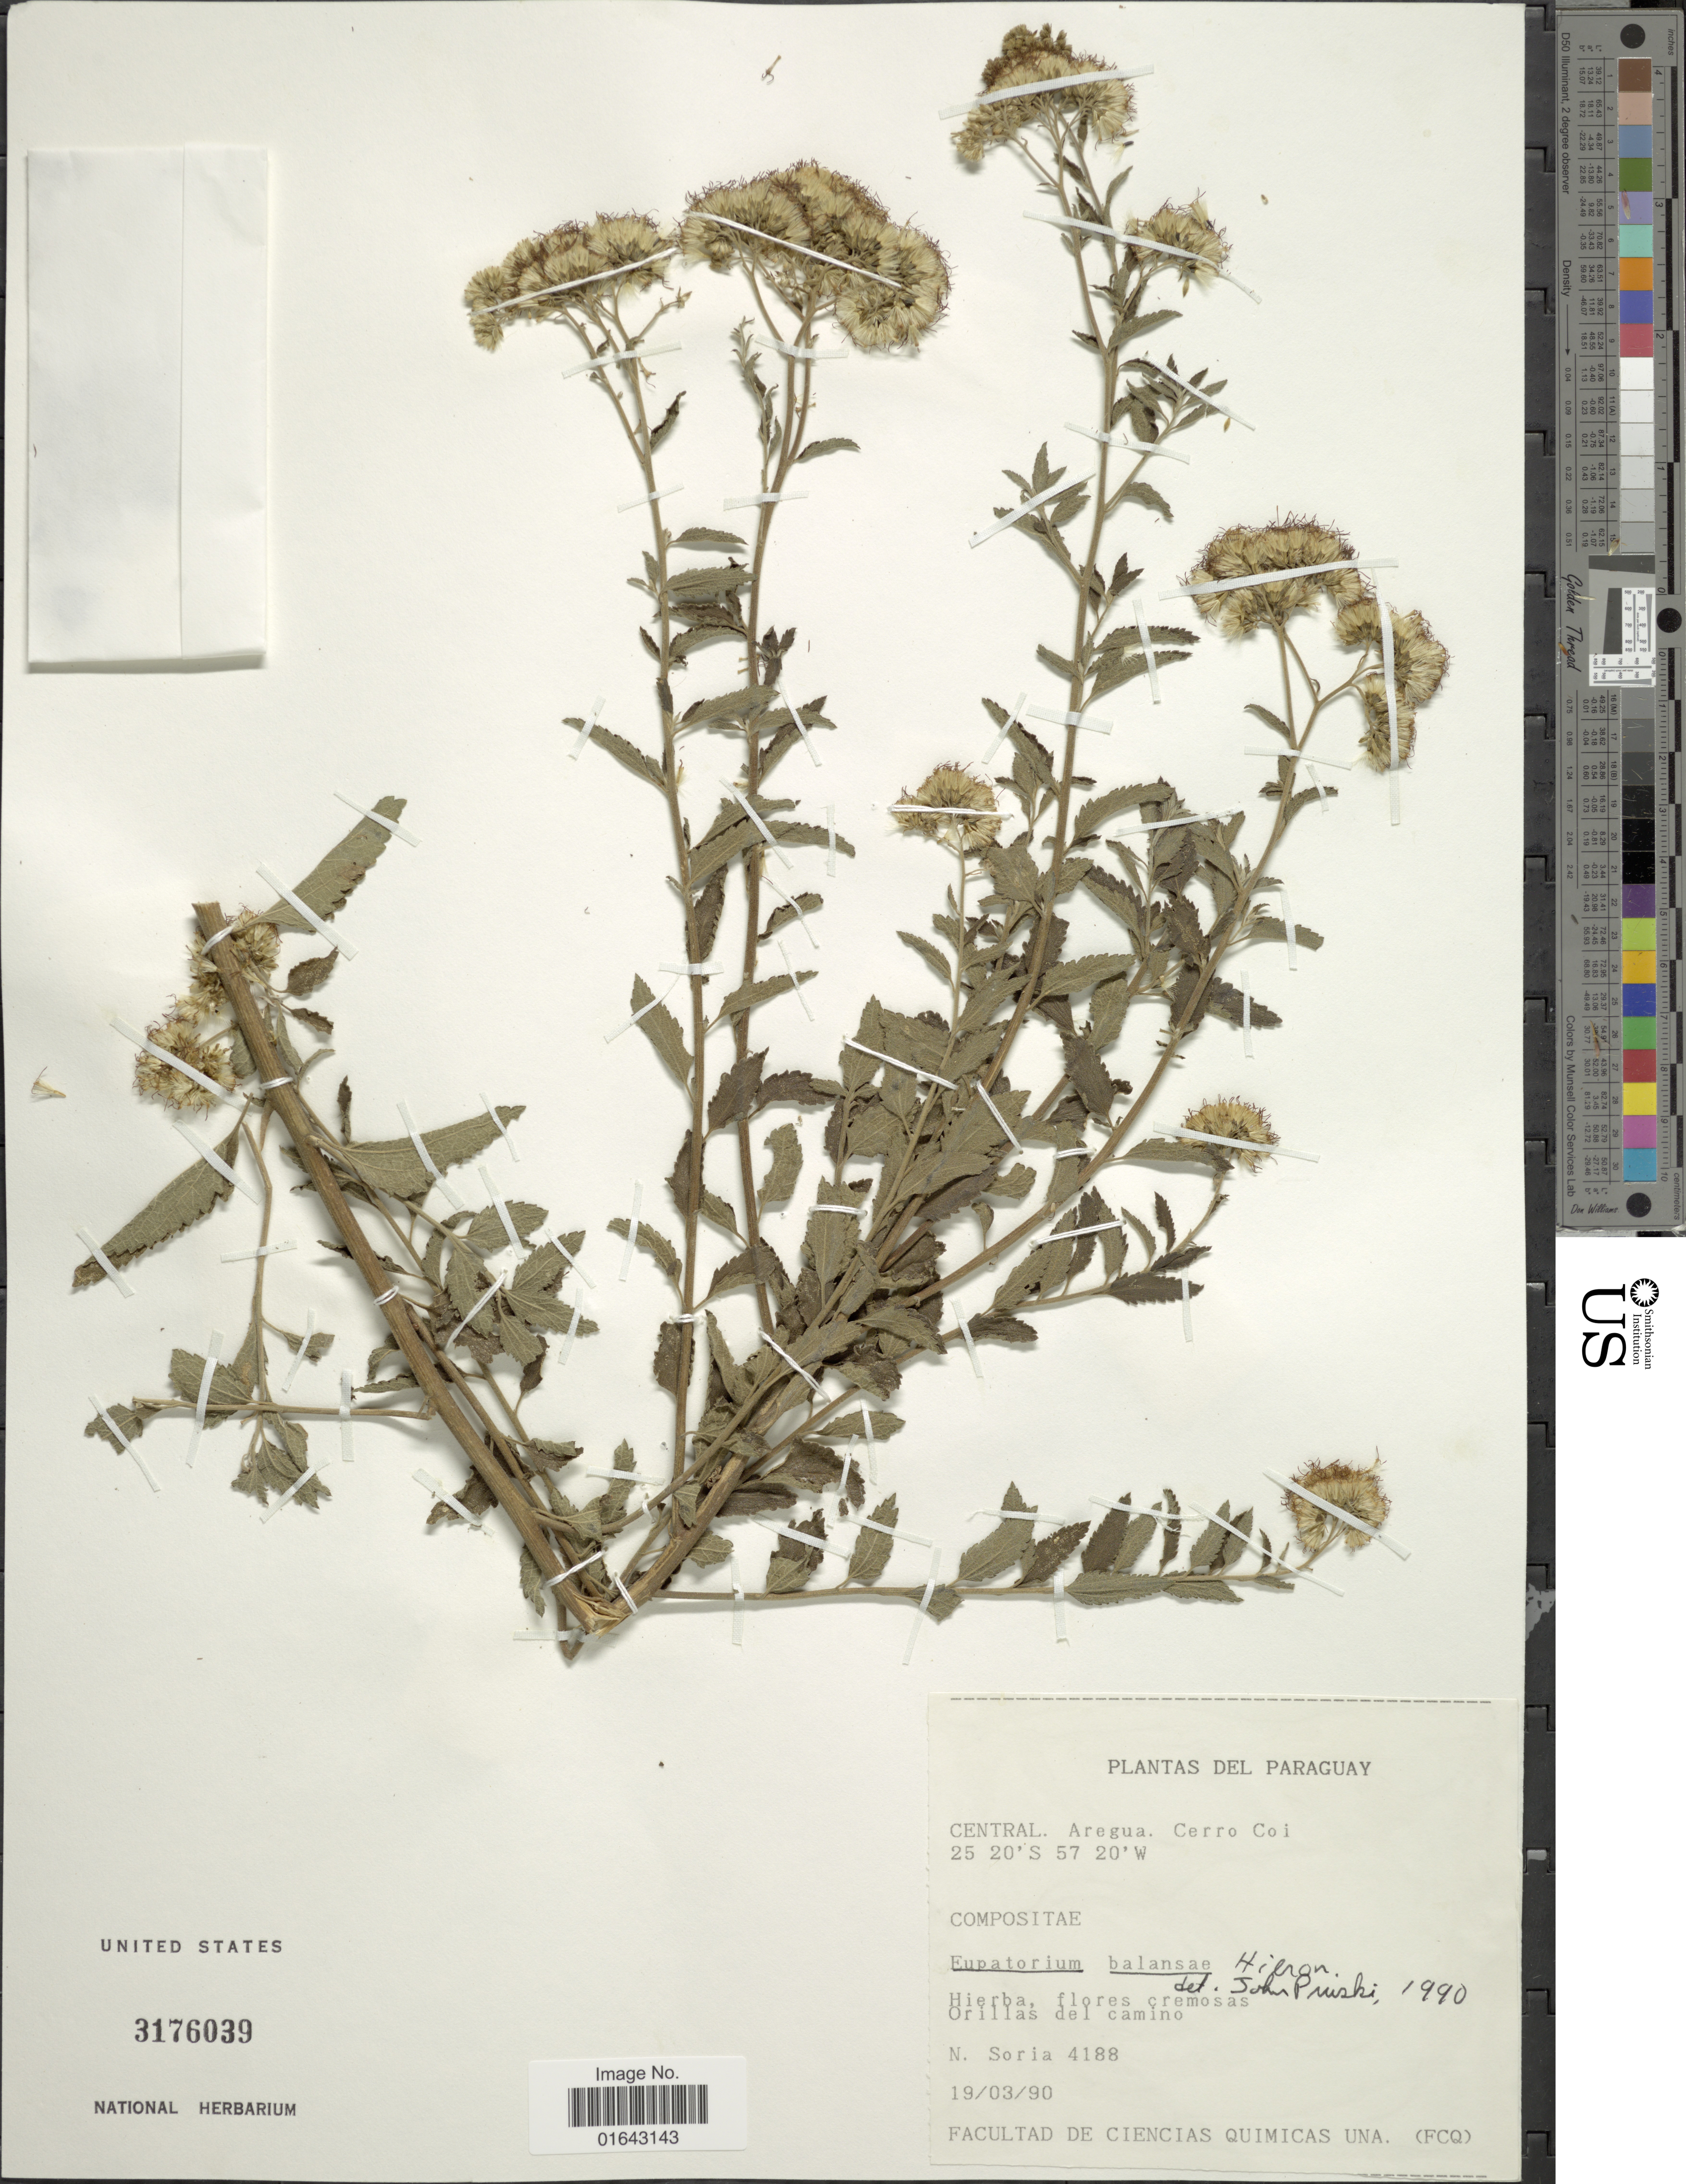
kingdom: Plantae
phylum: Tracheophyta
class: Magnoliopsida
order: Asterales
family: Asteraceae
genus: Bejaranoa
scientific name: Bejaranoa balansae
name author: (Hieron.) R.M. King & H. Rob.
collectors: N. Soria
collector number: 4188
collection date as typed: Transcribed d/m/y: 19/3/90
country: Paraguay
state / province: Central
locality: Central. Aregua. Cerro Coi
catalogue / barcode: US 3176039